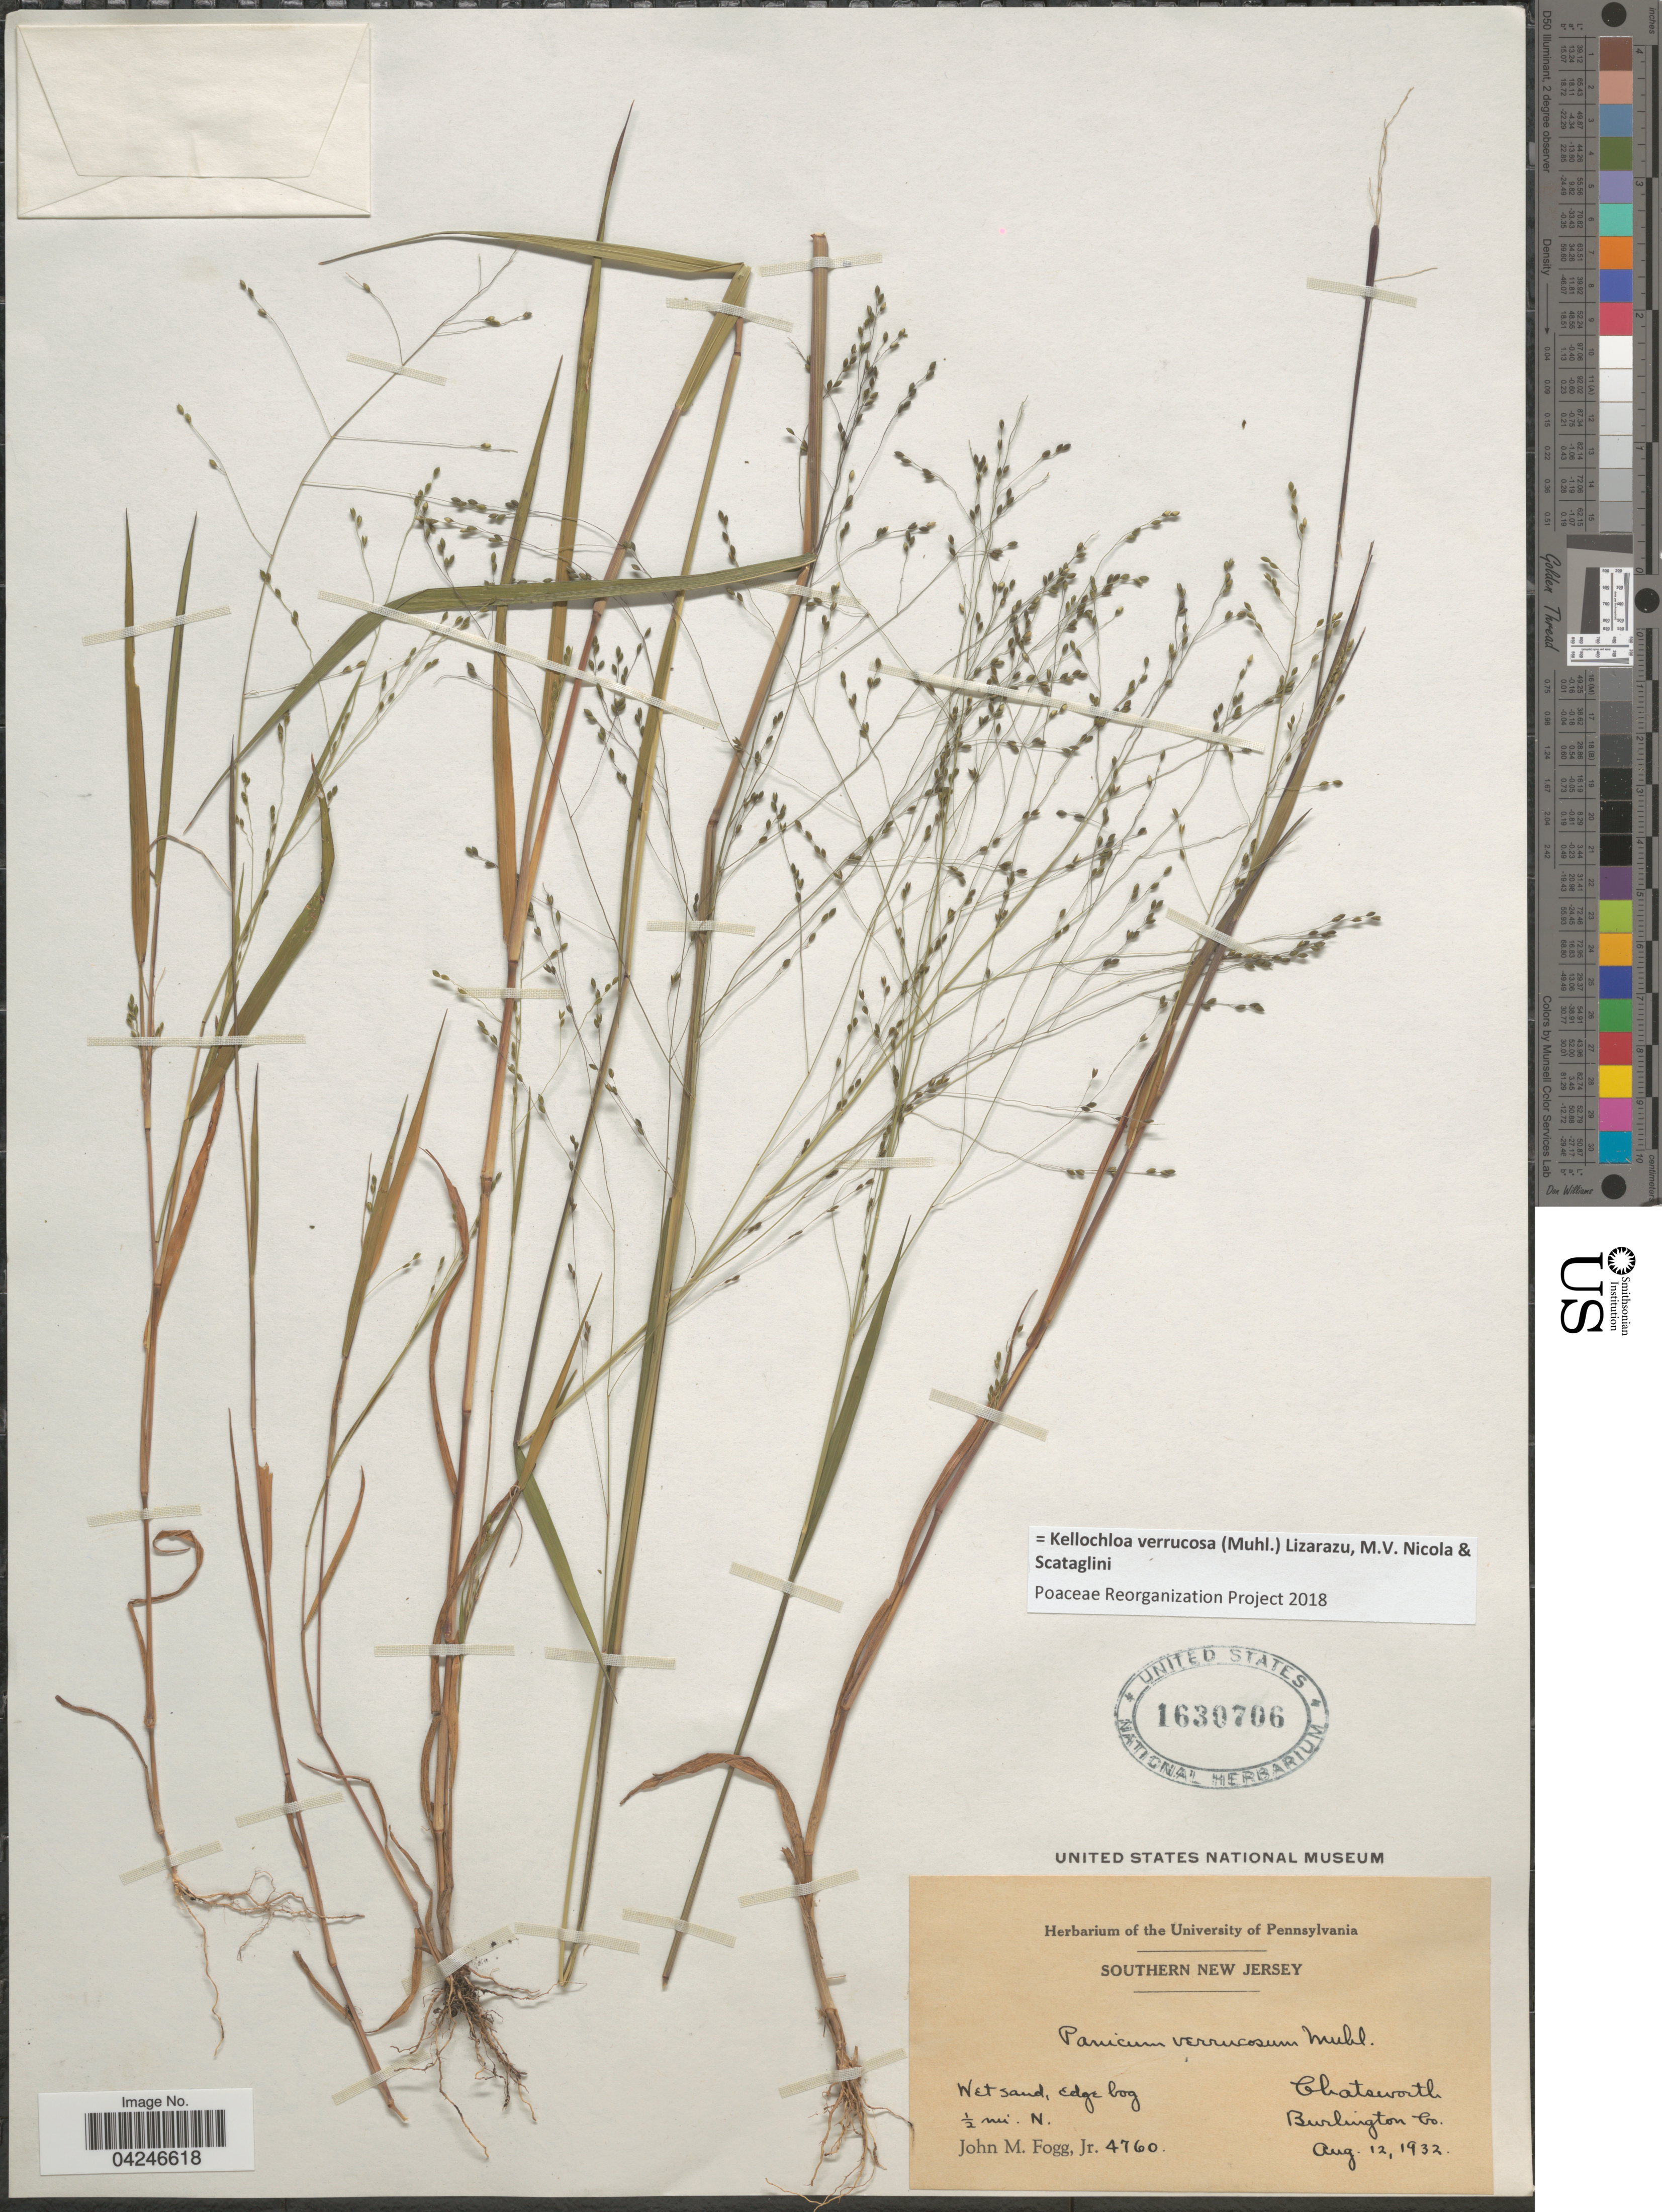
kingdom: Plantae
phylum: Tracheophyta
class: Liliopsida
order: Poales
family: Poaceae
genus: Kellochloa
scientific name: Kellochloa verrucosa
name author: (Muhl.) Lizarazu et al.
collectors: J. Fogg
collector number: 4760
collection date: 1932-08-12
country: United States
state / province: New Jersey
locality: Southern New Jersey. Chatsworth ½ mi. N. Burlington Co.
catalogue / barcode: US 1630706